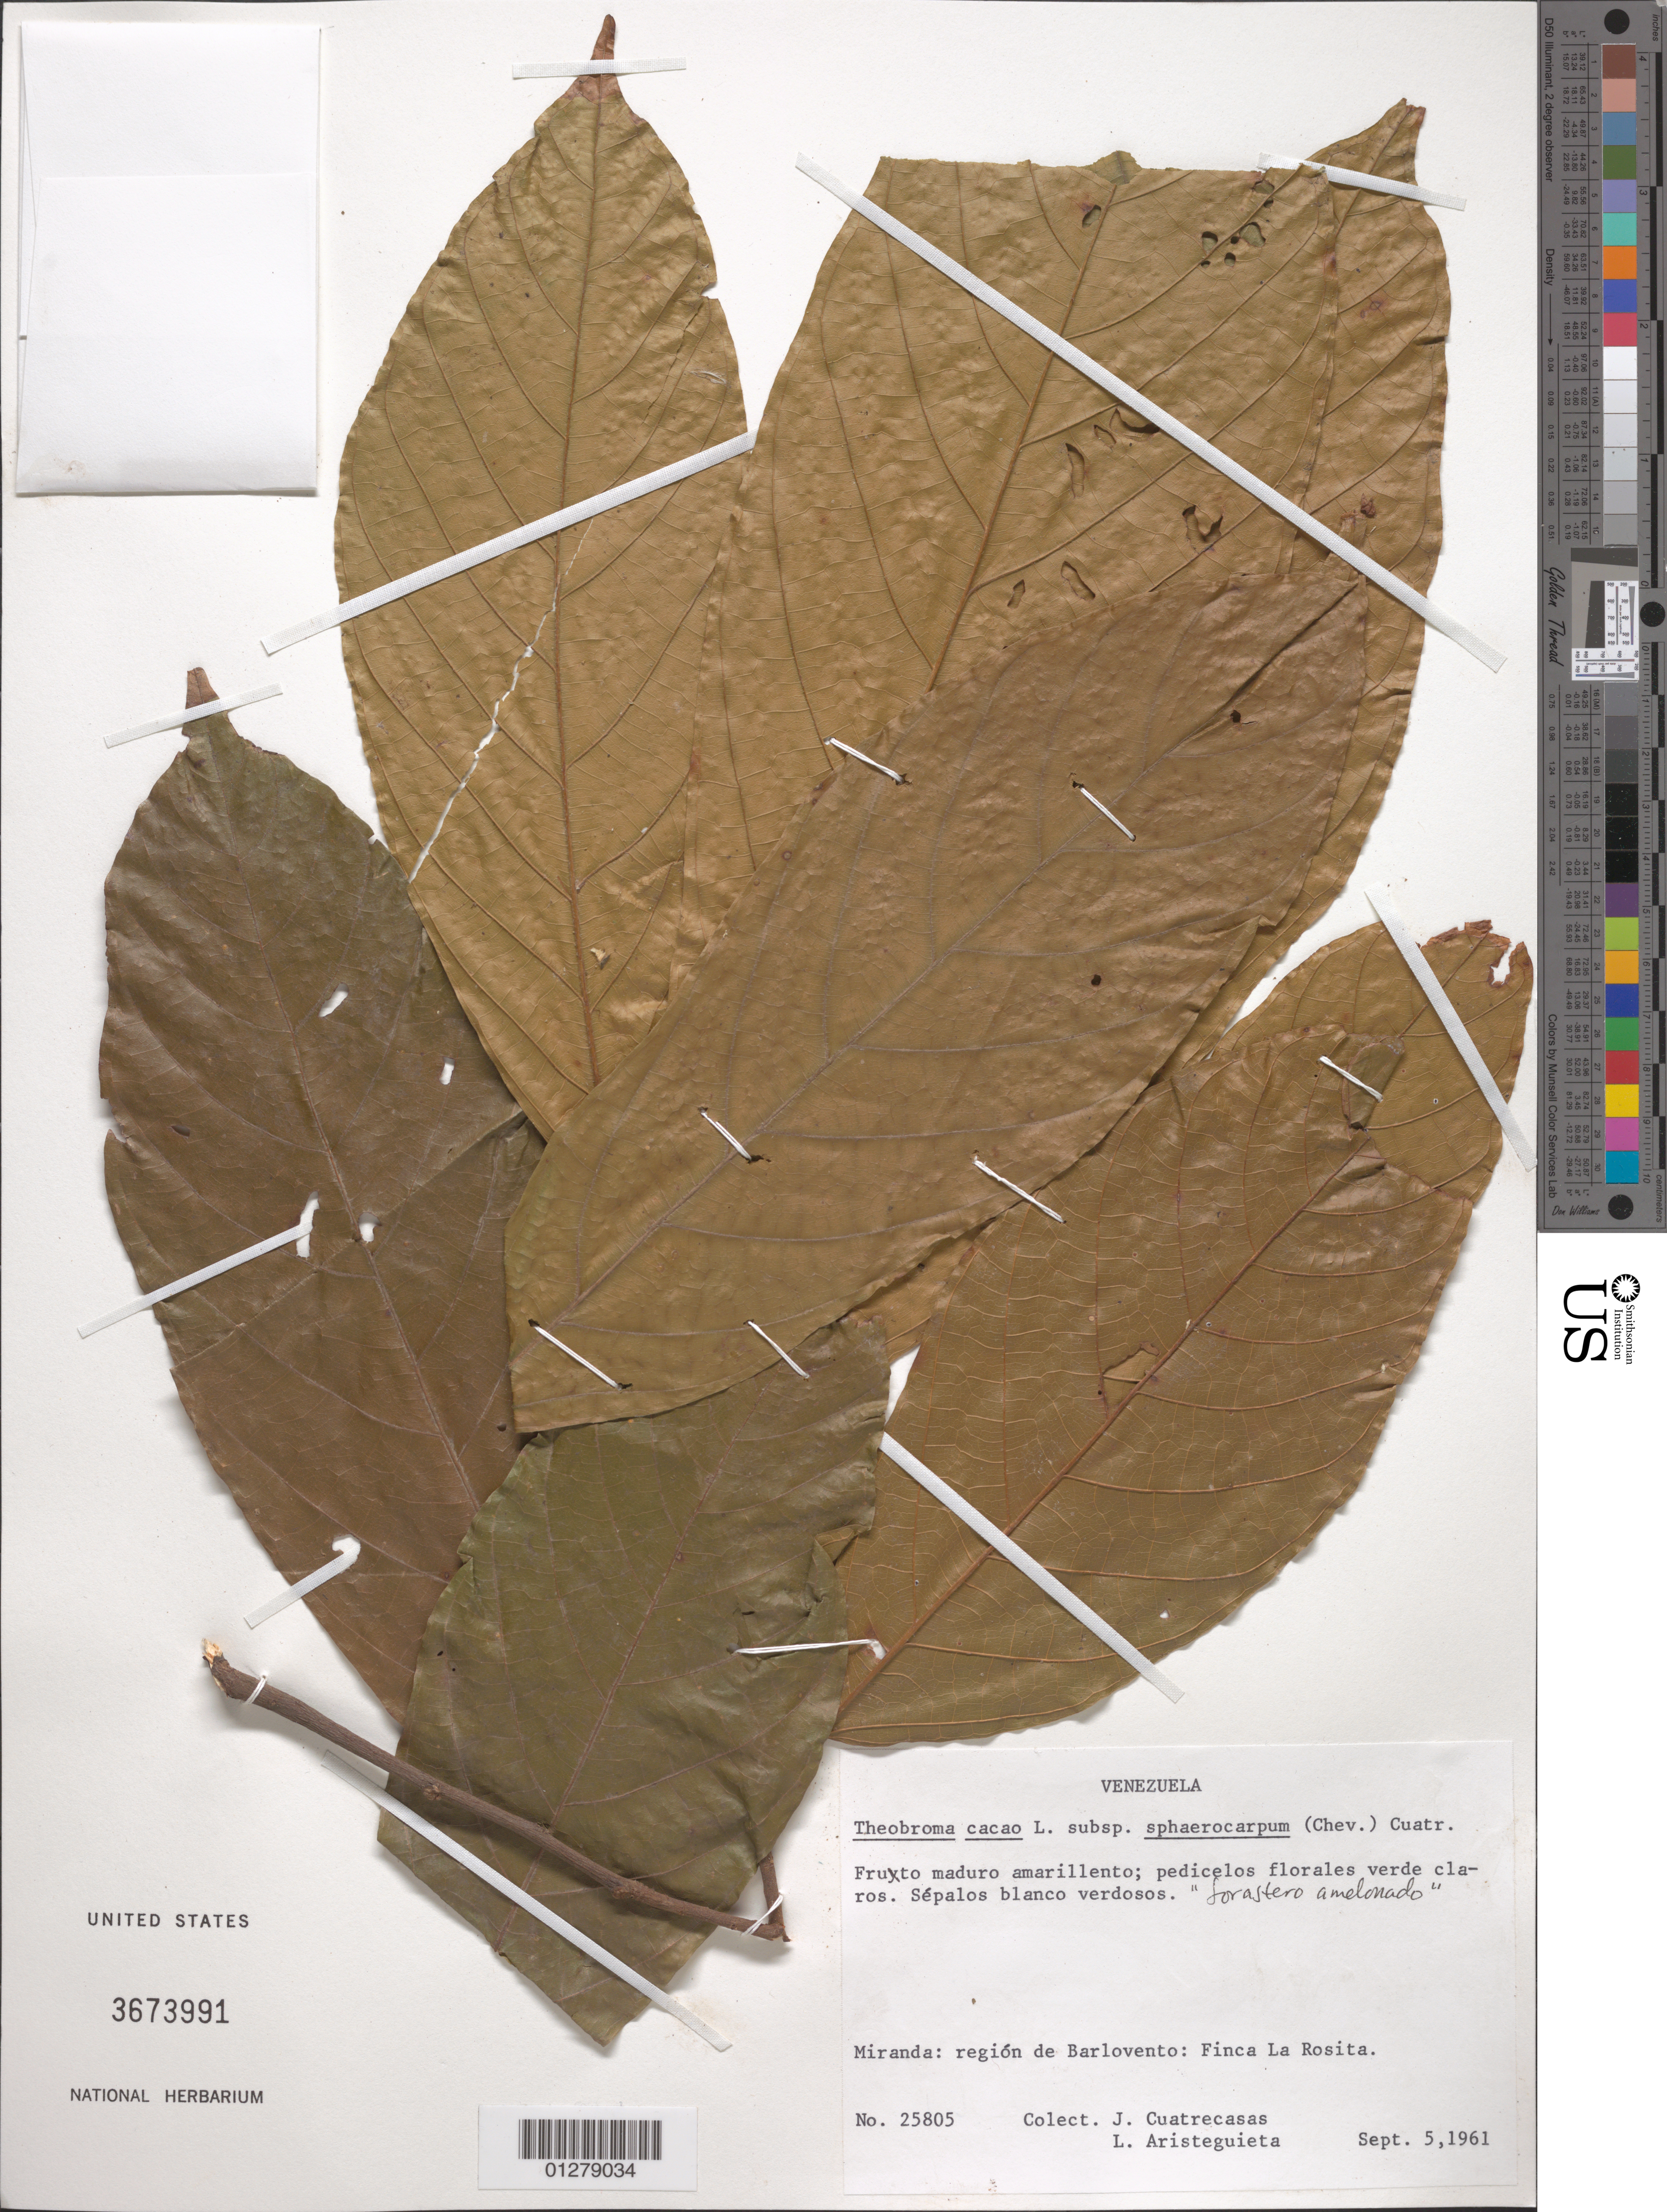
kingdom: Plantae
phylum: Tracheophyta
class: Magnoliopsida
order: Malvales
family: Malvaceae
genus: Theobroma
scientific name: Theobroma cacao subsp. sphaerocarpum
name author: (A. Chev.) Cuatrec.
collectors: J. Cuatrecasas & L. Aristeguieta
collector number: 25805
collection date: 1961-09-05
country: Venezuela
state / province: Miranda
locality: Region de Barlovento: Finca La Rosita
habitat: Forastero amdinadi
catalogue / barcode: US 3673991